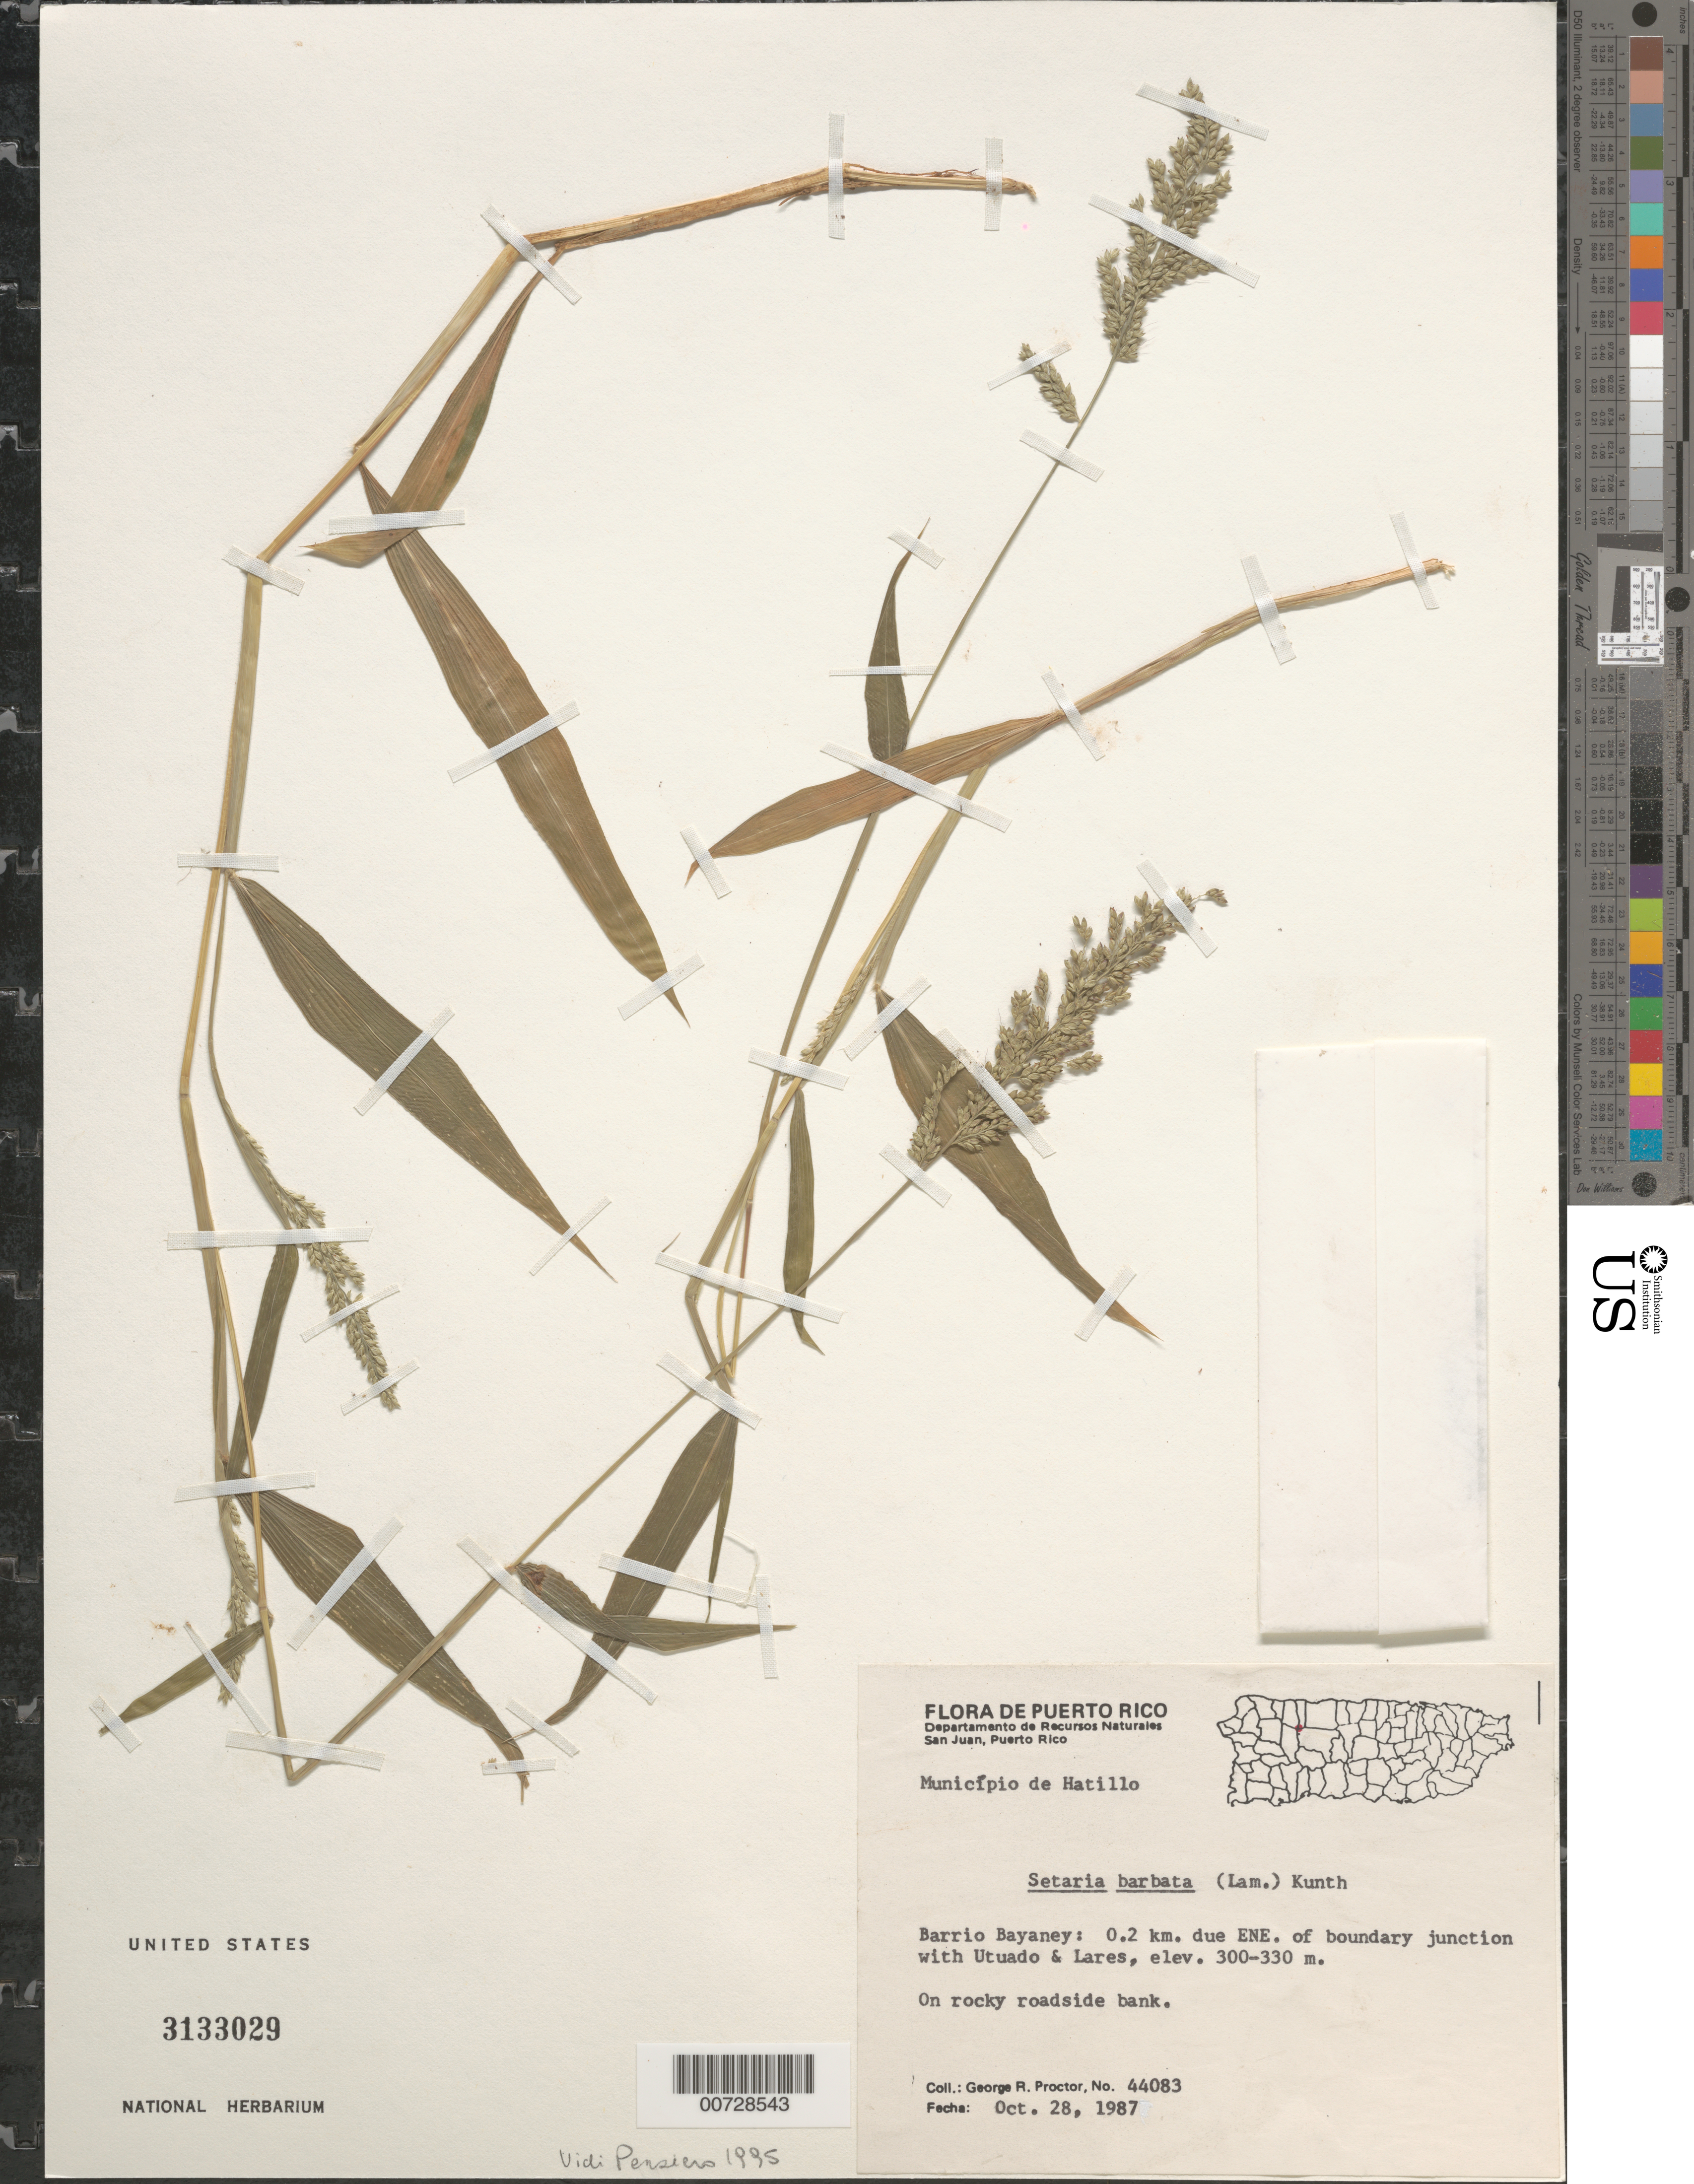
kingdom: Plantae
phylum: Tracheophyta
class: Liliopsida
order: Poales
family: Poaceae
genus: Setaria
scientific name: Setaria barbata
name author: (Lam.) Kunth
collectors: G. R. Proctor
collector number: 44083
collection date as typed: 28 Oct 1987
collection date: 1987-10-28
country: Puerto Rico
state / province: Hatillo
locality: Mun. Hatillo, Barrio Bayaney: 0.2 km due ENE of boundary jct w/Utuado & Lares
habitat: On rocky roadside bank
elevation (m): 300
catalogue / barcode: US 3133029